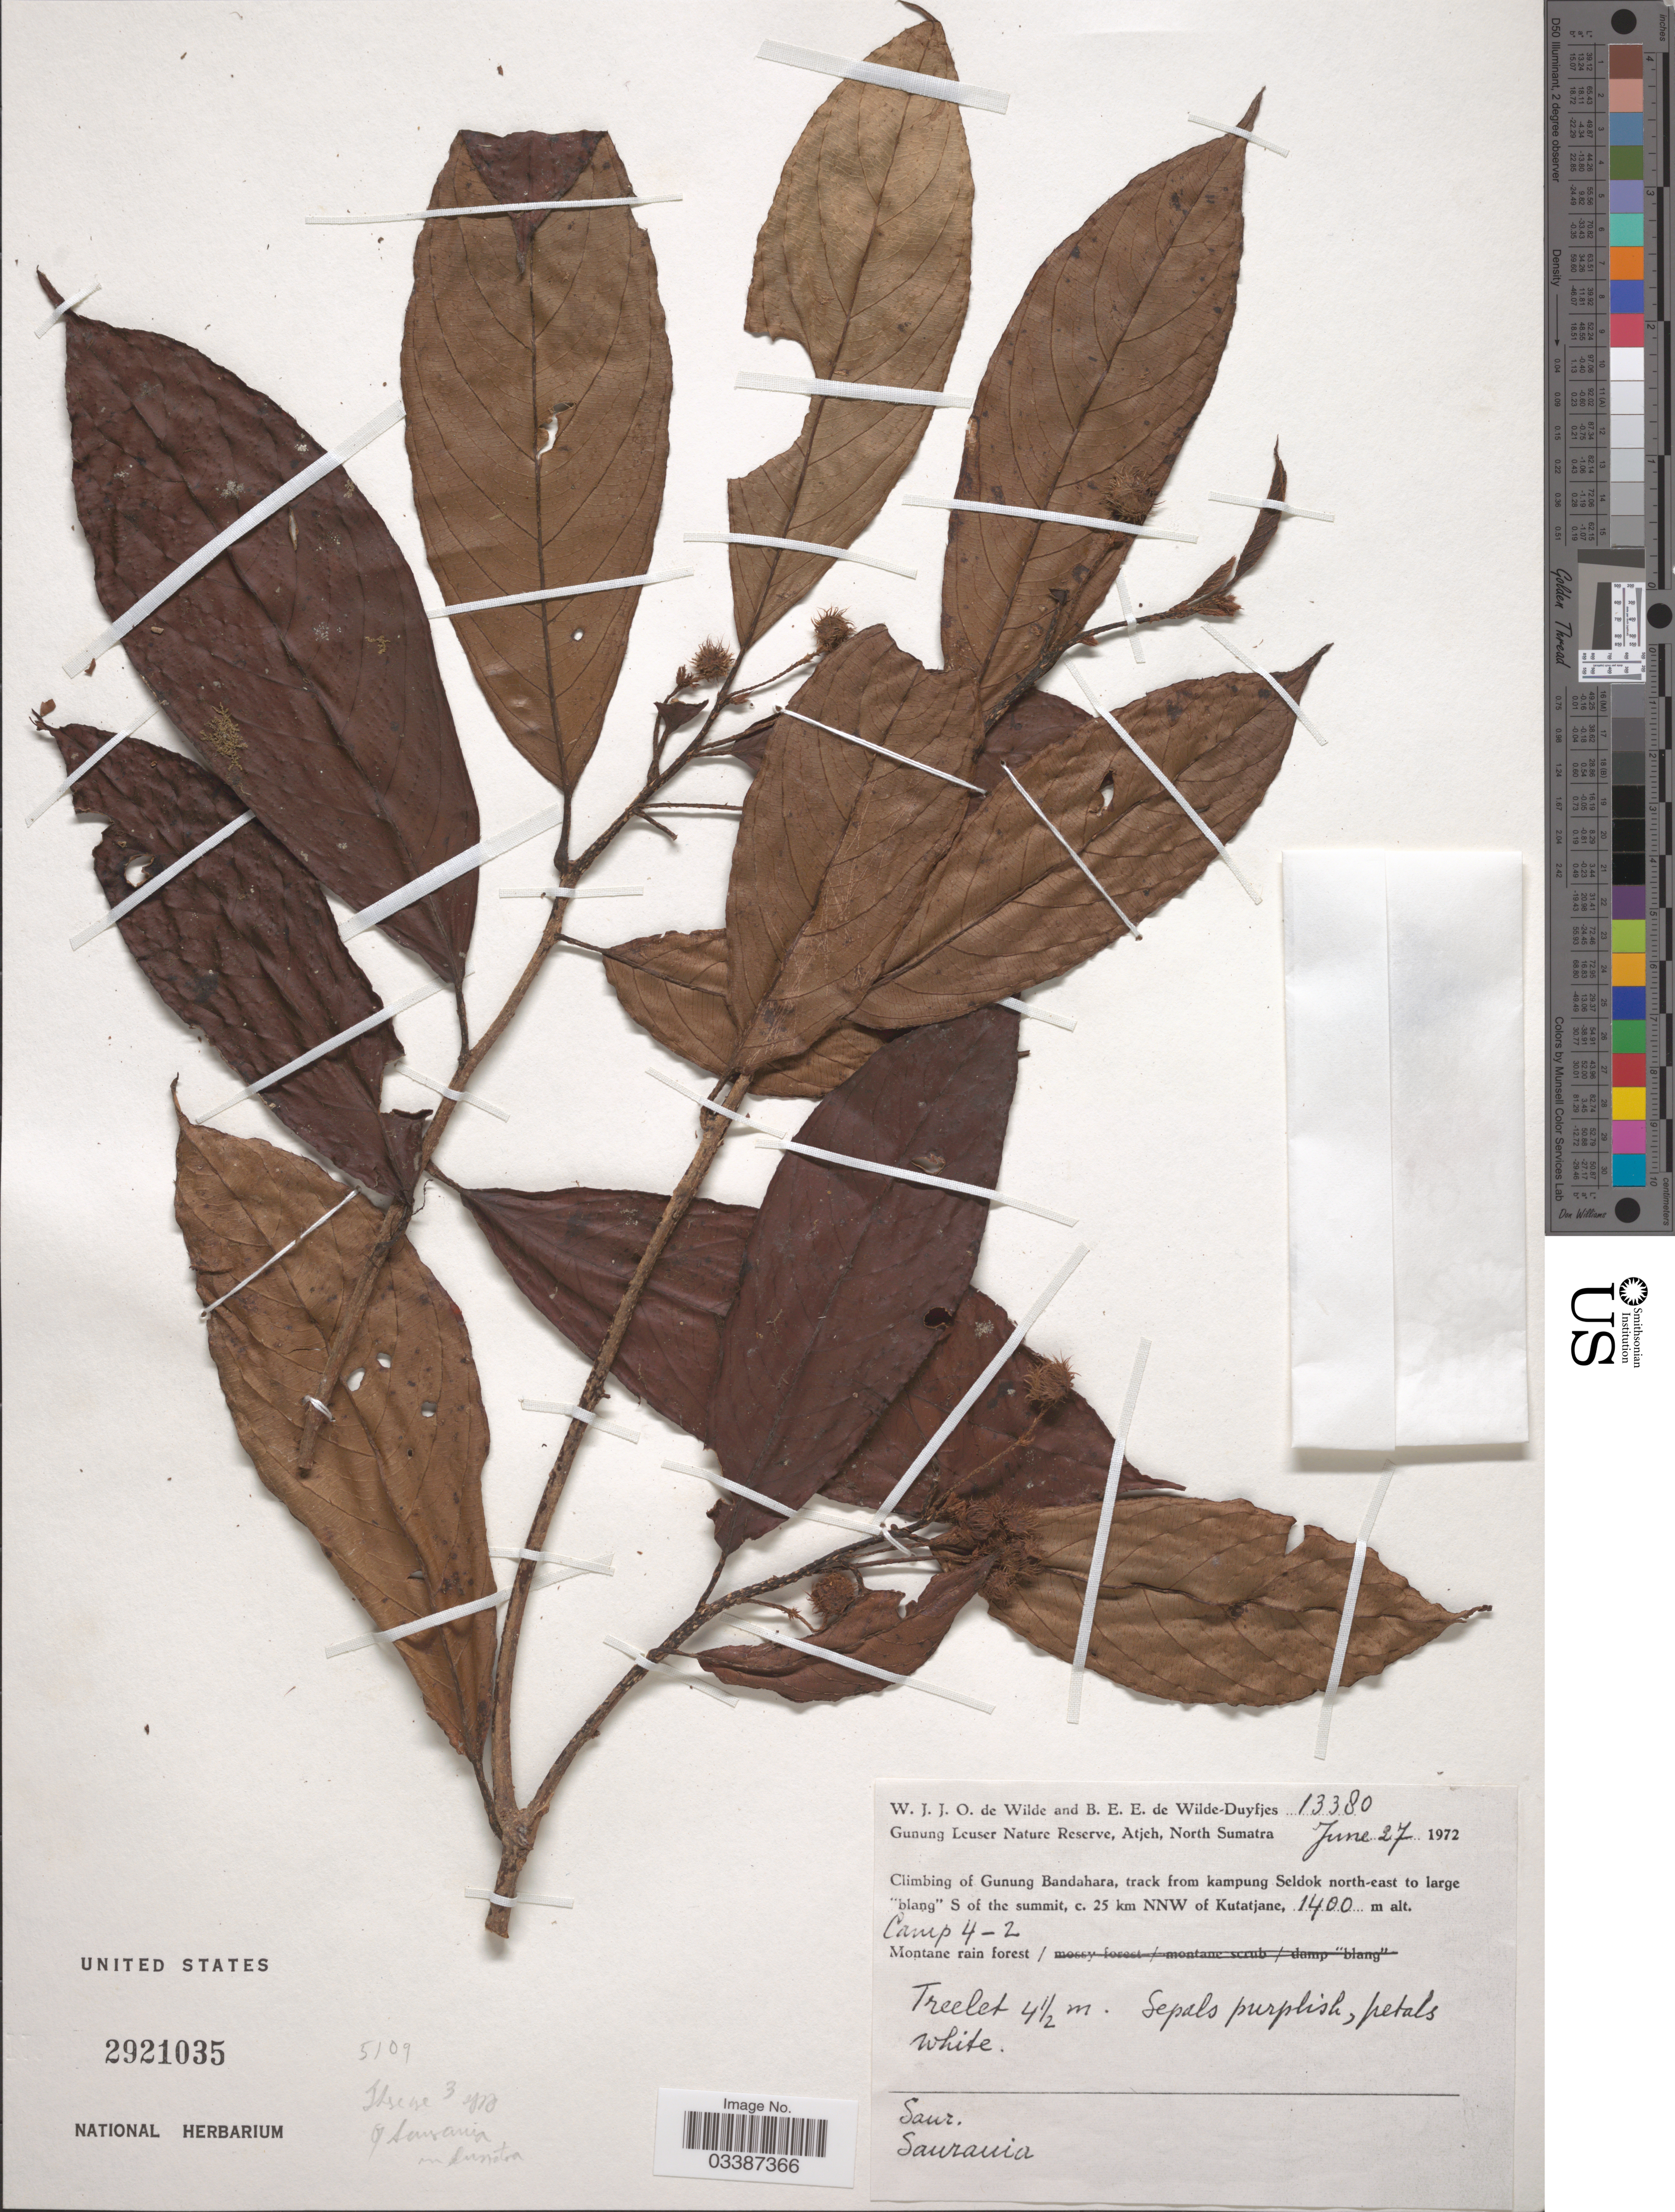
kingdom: Plantae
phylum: Tracheophyta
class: Magnoliopsida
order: Ericales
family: Actinidiaceae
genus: Saurauia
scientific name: Saurauia sp.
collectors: W. J. de Wilde & B. E. de Wilde-Duyfjes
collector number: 13380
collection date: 1972-06-27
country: Indonesia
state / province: Sumatra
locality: Gunung Leuser Nature Reserve, Atjeh, North Sumatra. Climbing of Gunung Bandahara, track from kampung Seldok north-east to large "blang" S of the summit, c. 25 km NNW of Kutatjane. Camp 4-2.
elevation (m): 1400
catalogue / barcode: US 2921035